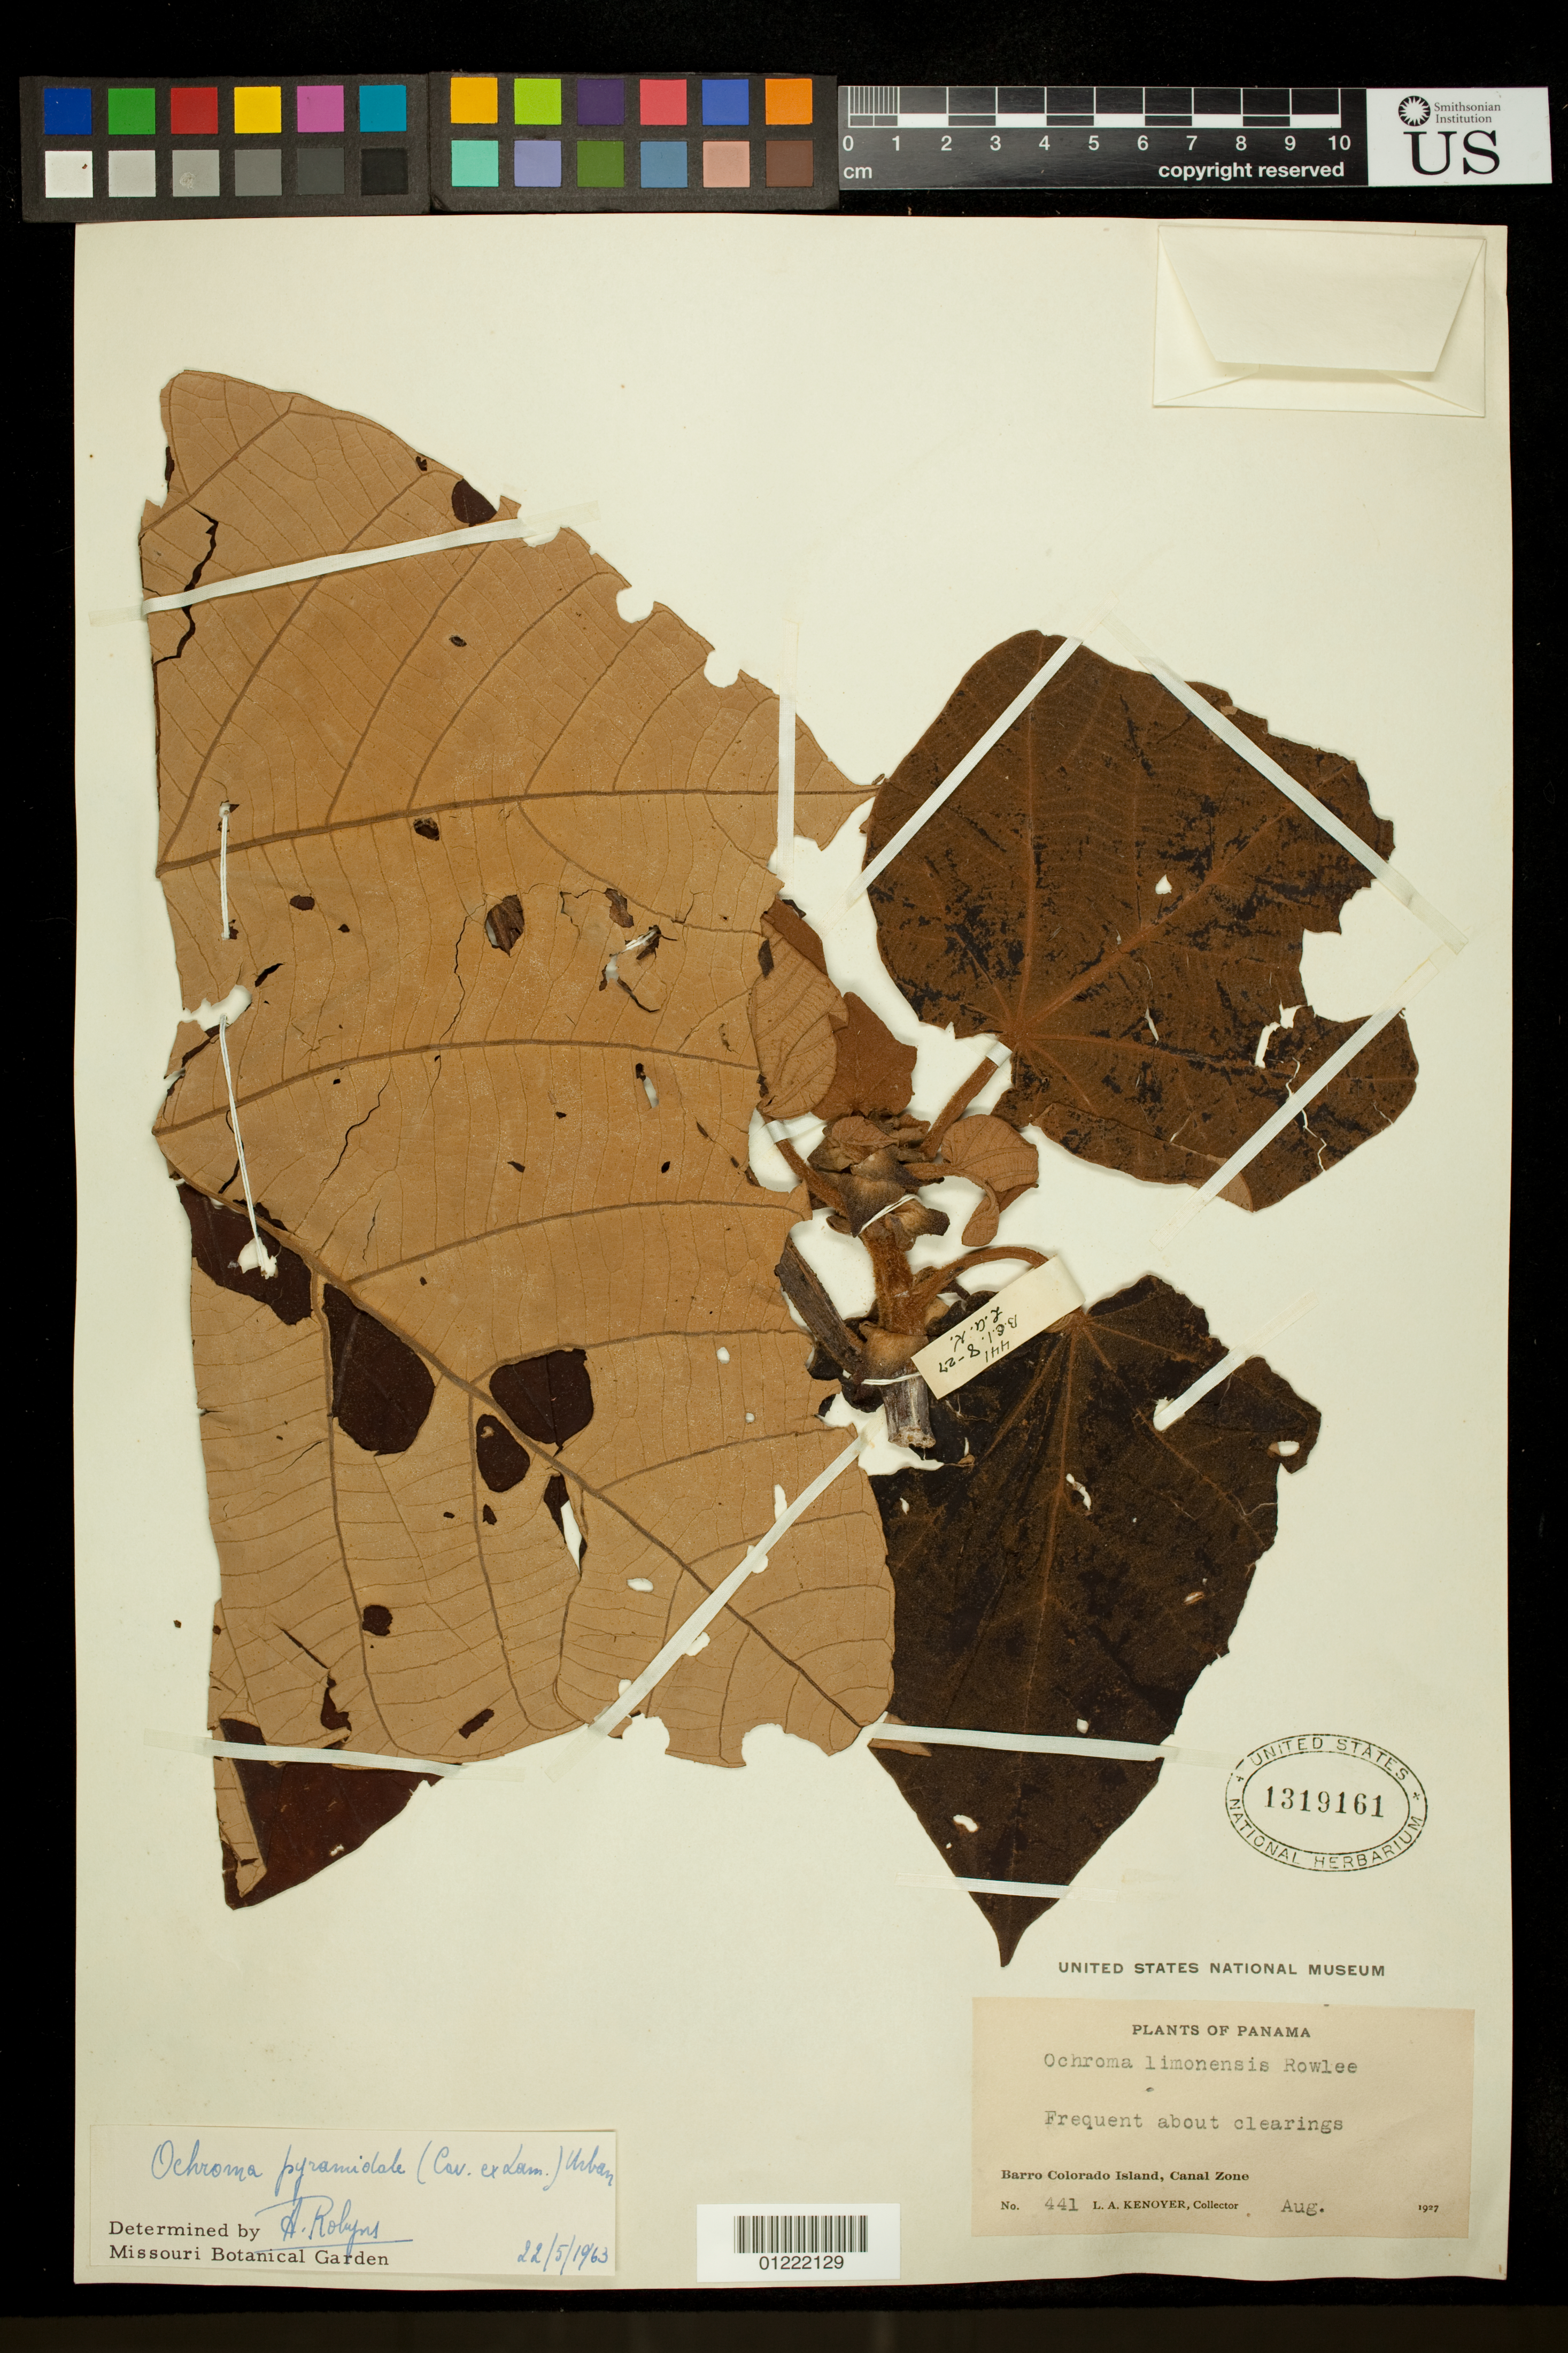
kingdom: Plantae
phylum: Tracheophyta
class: Magnoliopsida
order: Malvales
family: Malvaceae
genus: Ochroma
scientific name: Ochroma pyramidale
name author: (Cav. ex Lam.) Urb.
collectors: L. A. Kenoyer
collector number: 441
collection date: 1927-08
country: Panama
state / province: Panamá Oeste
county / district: Canal Zone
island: Barro Colorado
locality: Barro Colorado Island, Canal Zone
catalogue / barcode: US 1319161